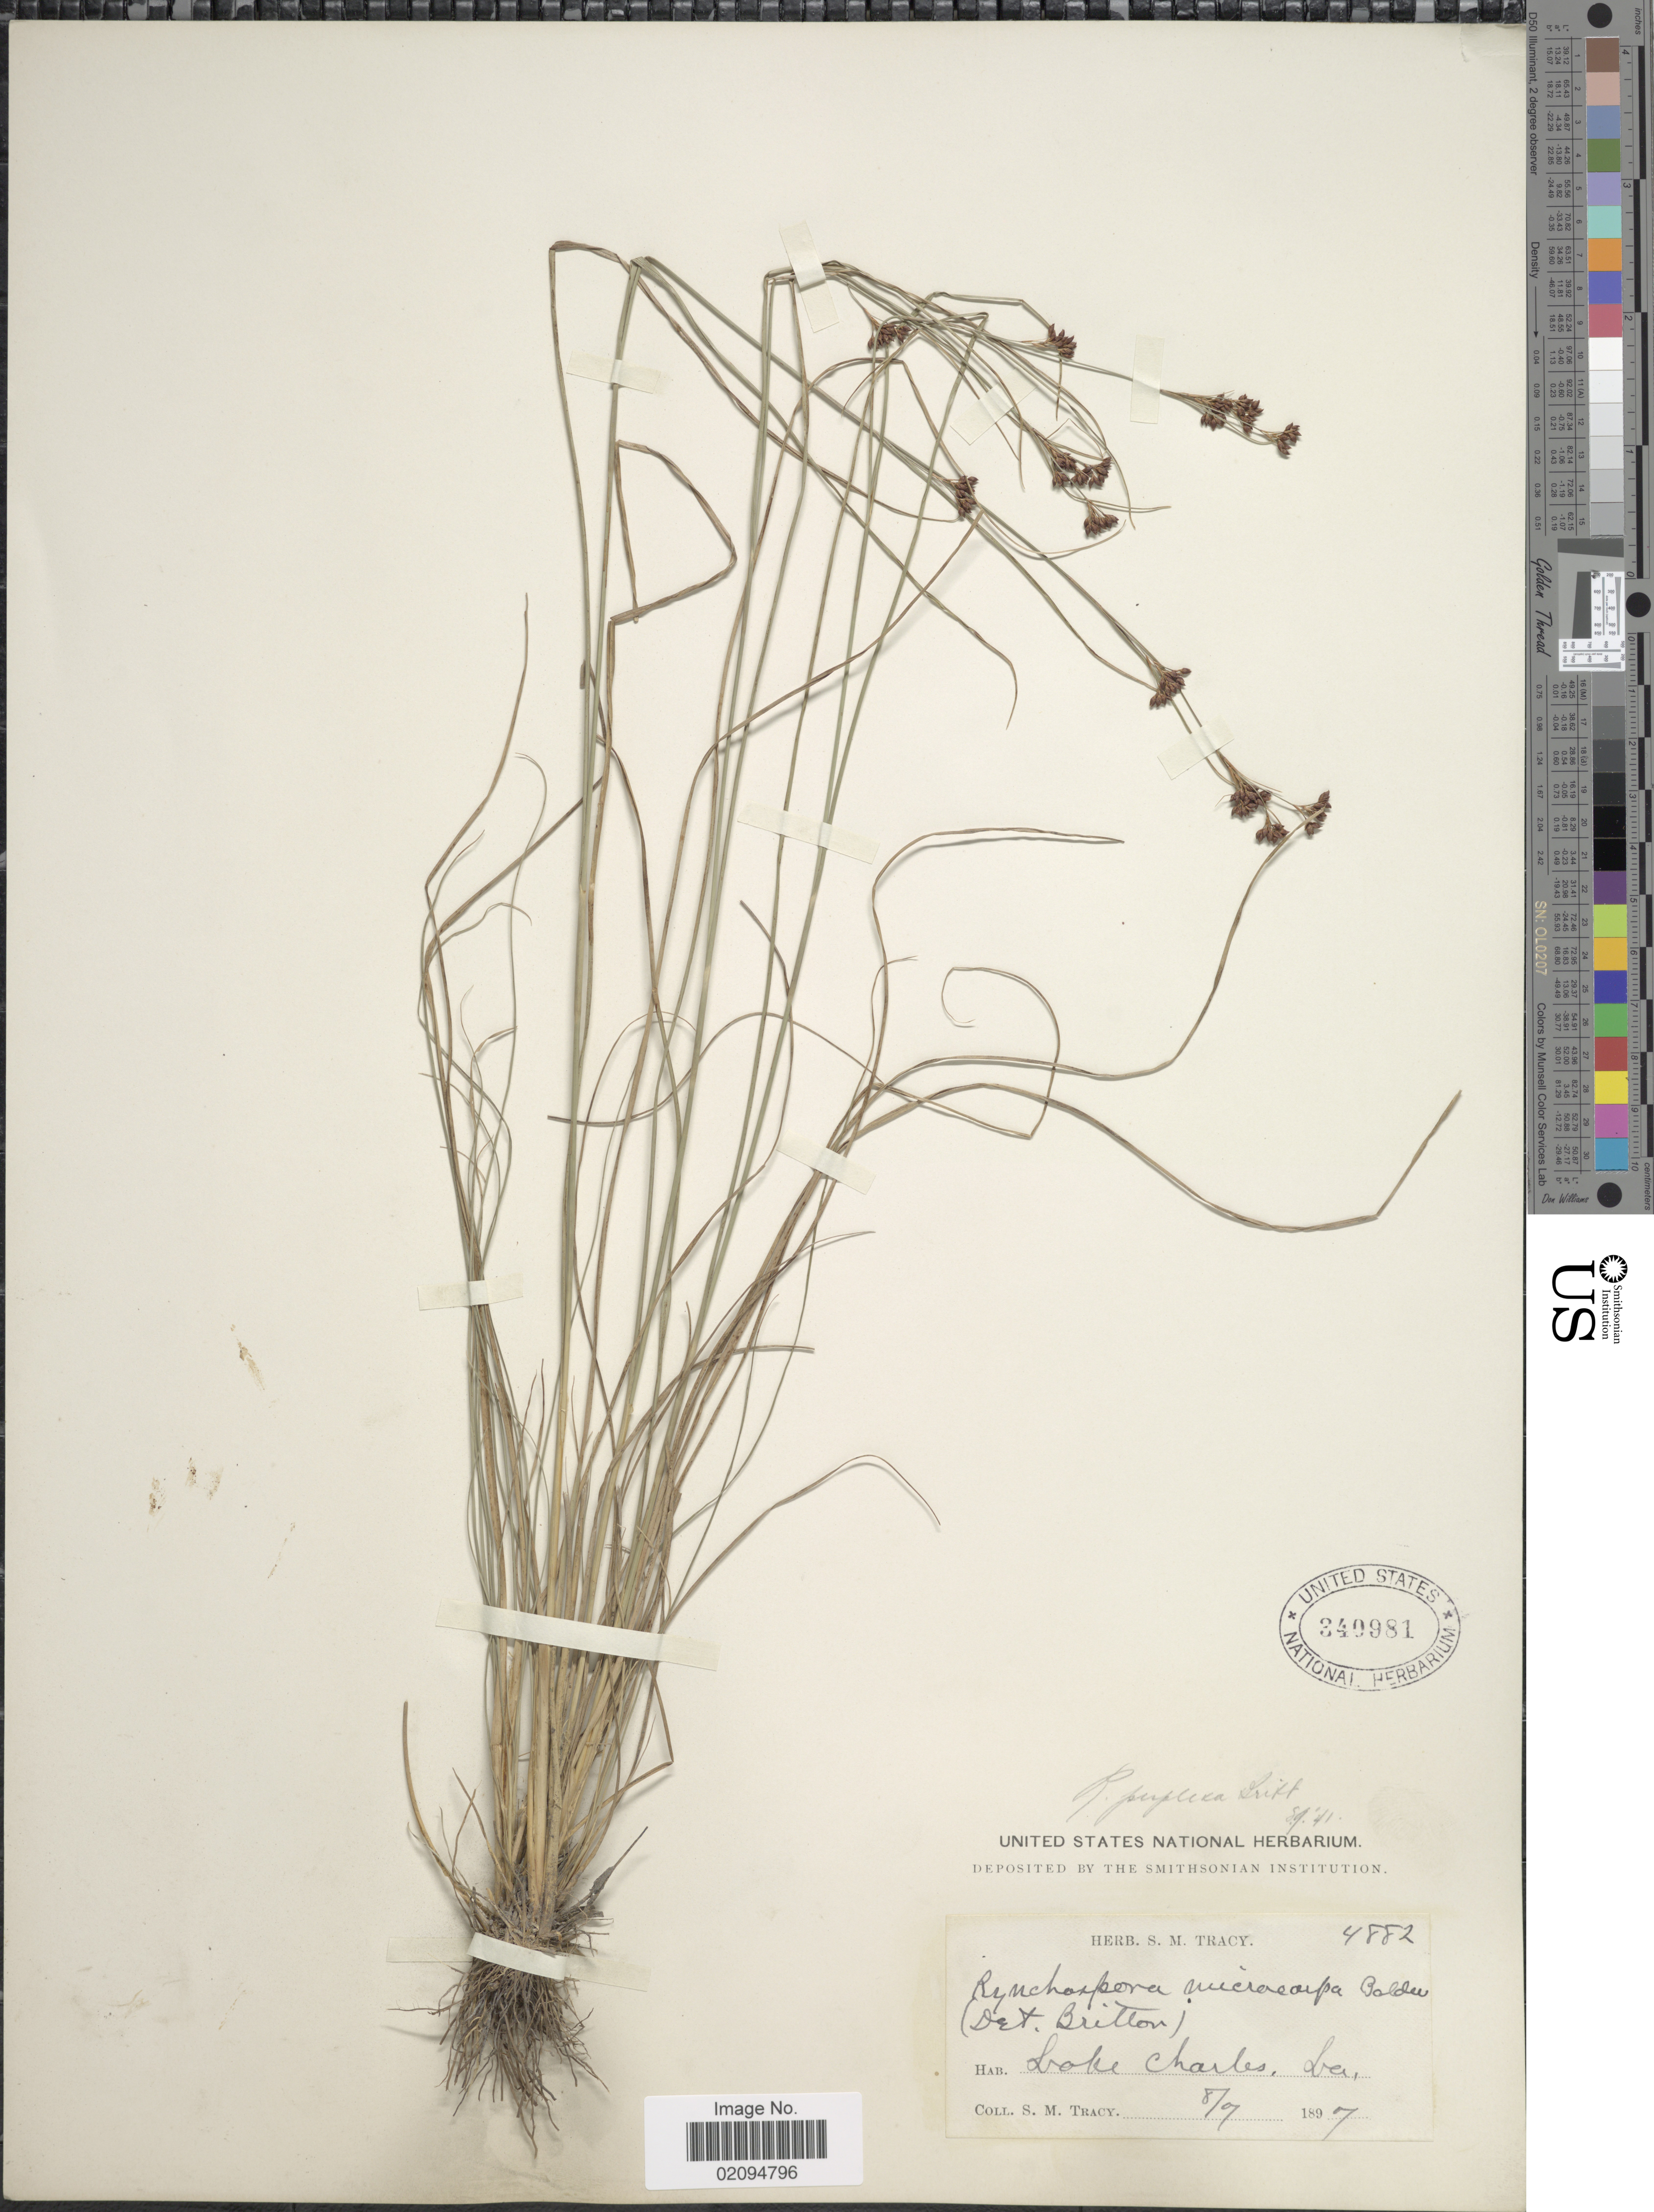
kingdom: Plantae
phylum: Tracheophyta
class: Liliopsida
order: Poales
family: Cyperaceae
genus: Rhynchospora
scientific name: Rhynchospora perplexa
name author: Britton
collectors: S. M. Tracy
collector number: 4882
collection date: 1897-07-08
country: United States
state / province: Louisiana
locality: Lake Charles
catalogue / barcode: US 340981